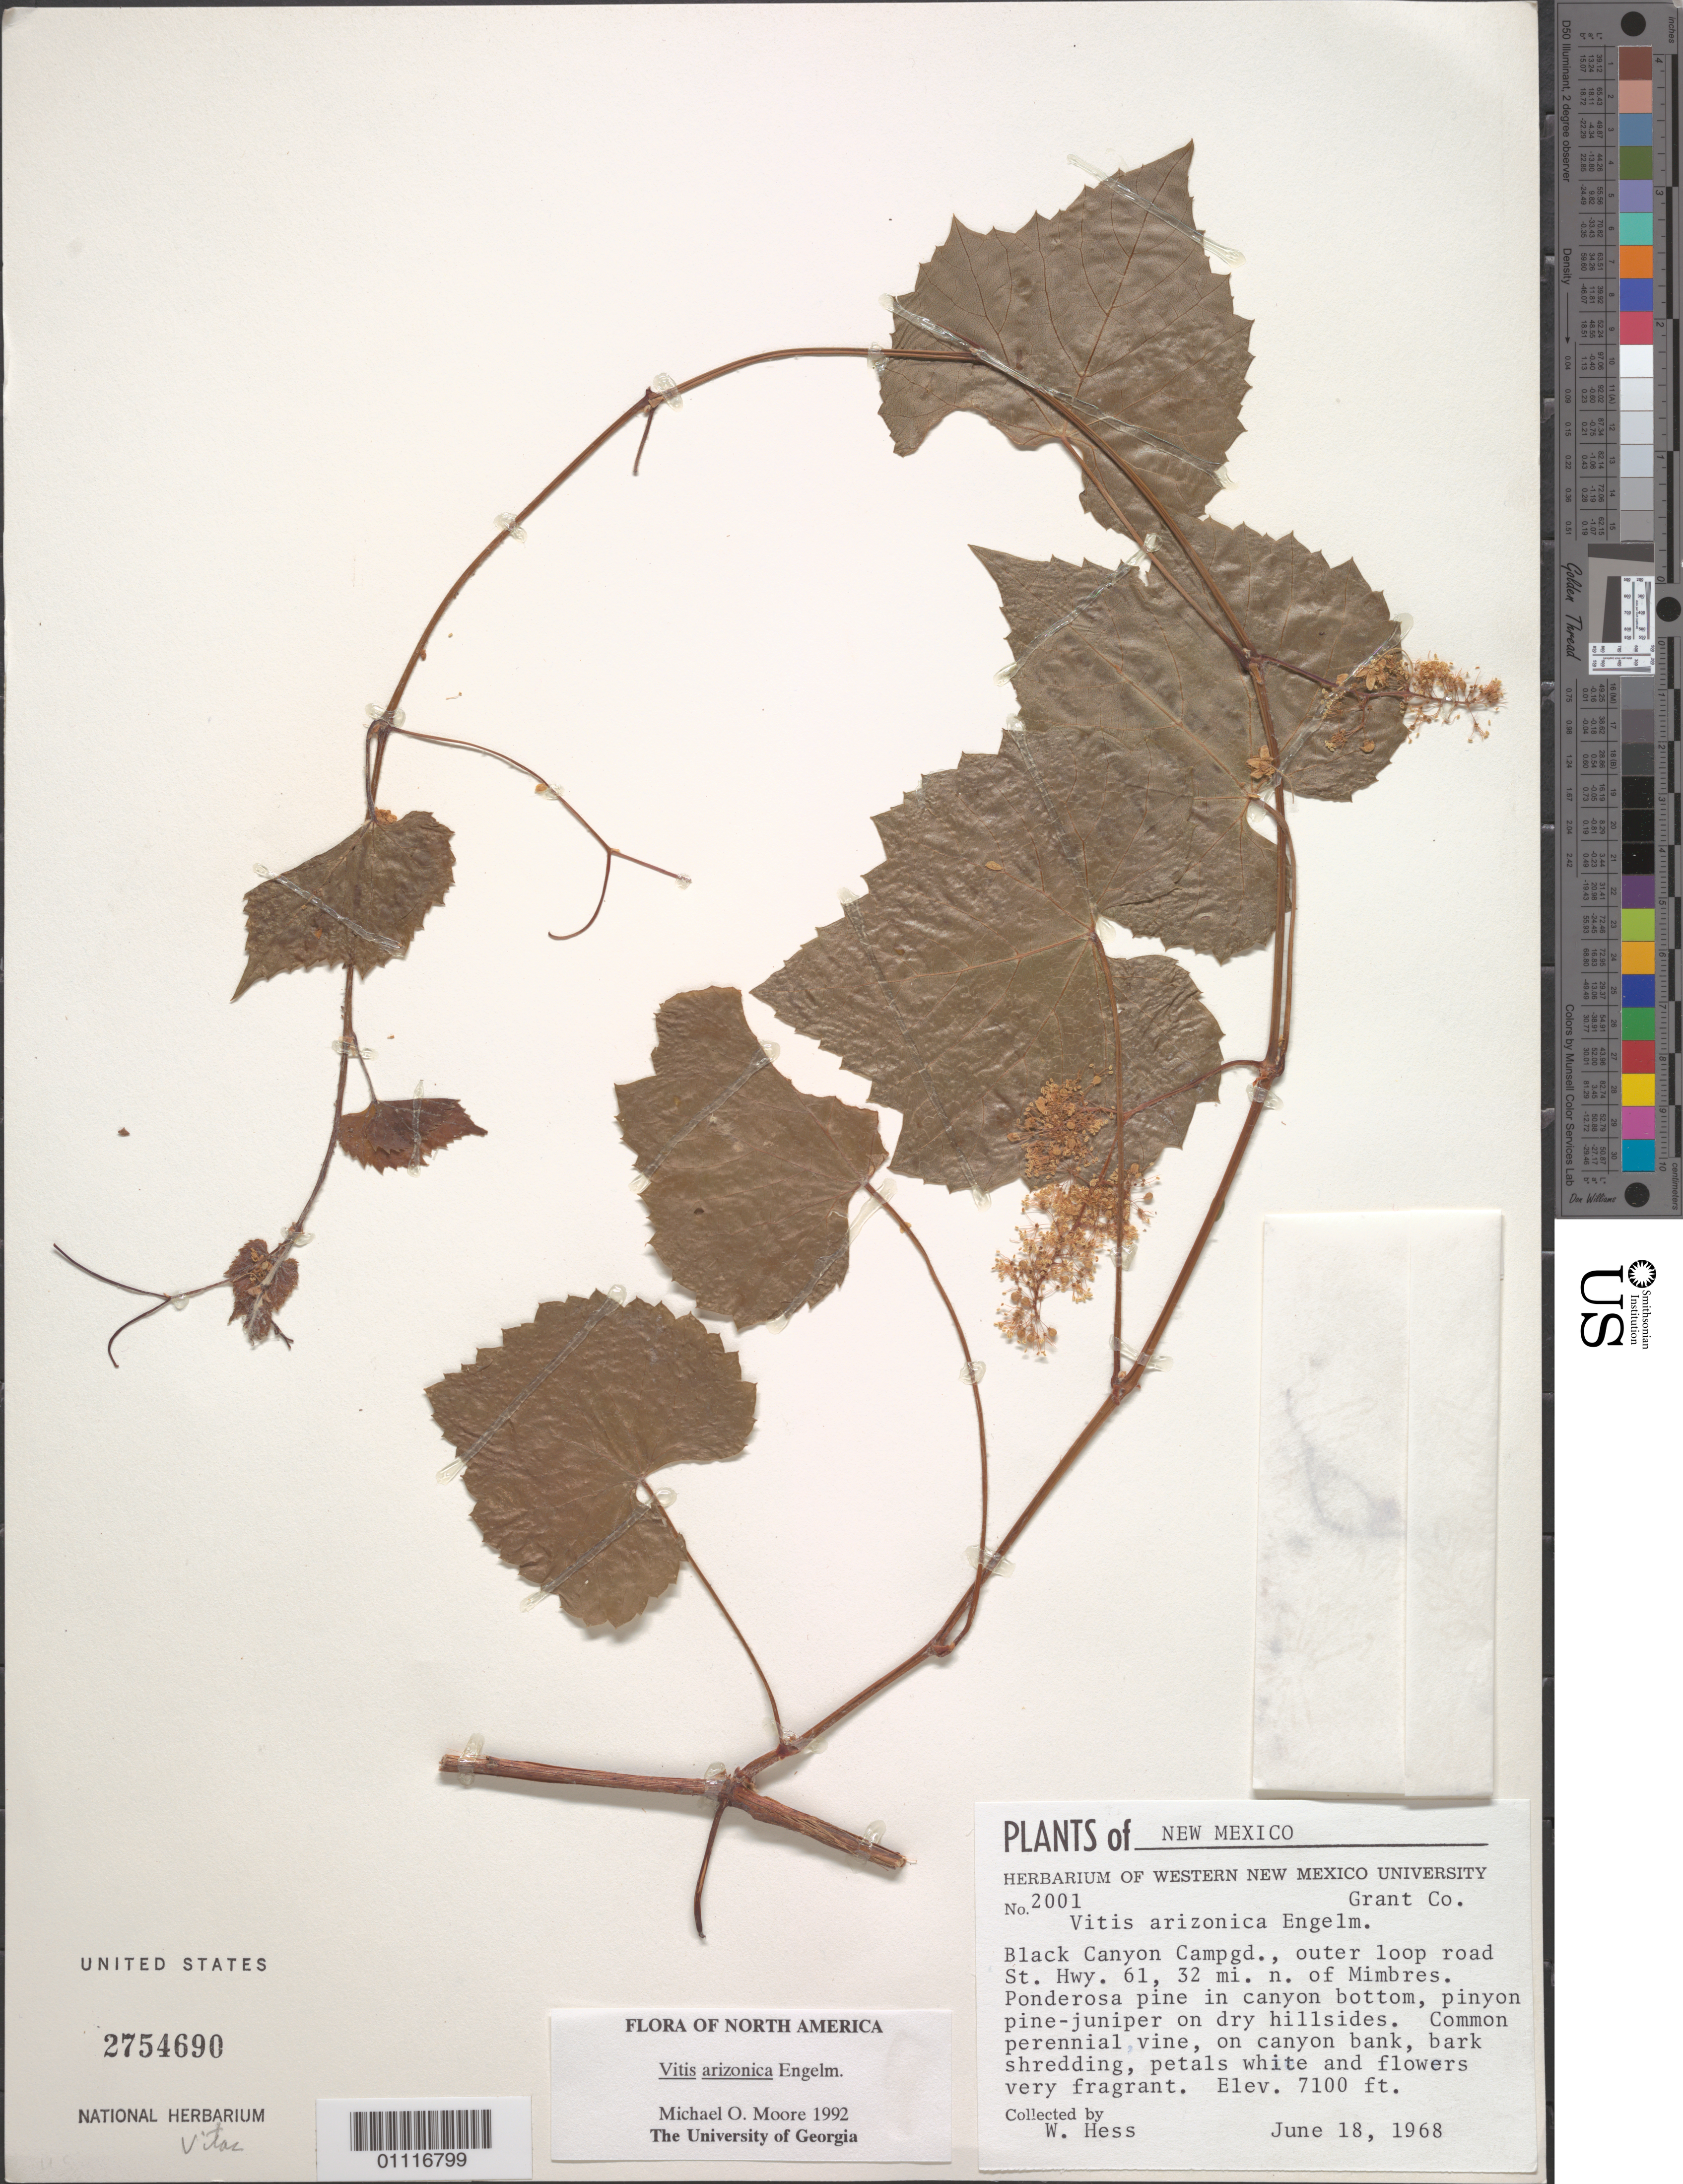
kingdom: Plantae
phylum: Tracheophyta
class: Magnoliopsida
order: Vitales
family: Vitaceae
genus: Vitis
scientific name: Vitis arizonica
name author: Engelm.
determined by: Moore, M. O.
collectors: W. Hess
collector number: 2001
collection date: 1968-06-18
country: United States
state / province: New Mexico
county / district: Grant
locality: Black Canyon Campgd., outer loop road St. Hwy. 61, 32 mi. n. of Mimbres. Ponderosa pine in canyon bottom, pinyon pine-juniper on dry hillsides.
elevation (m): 2164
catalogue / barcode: US 2754690